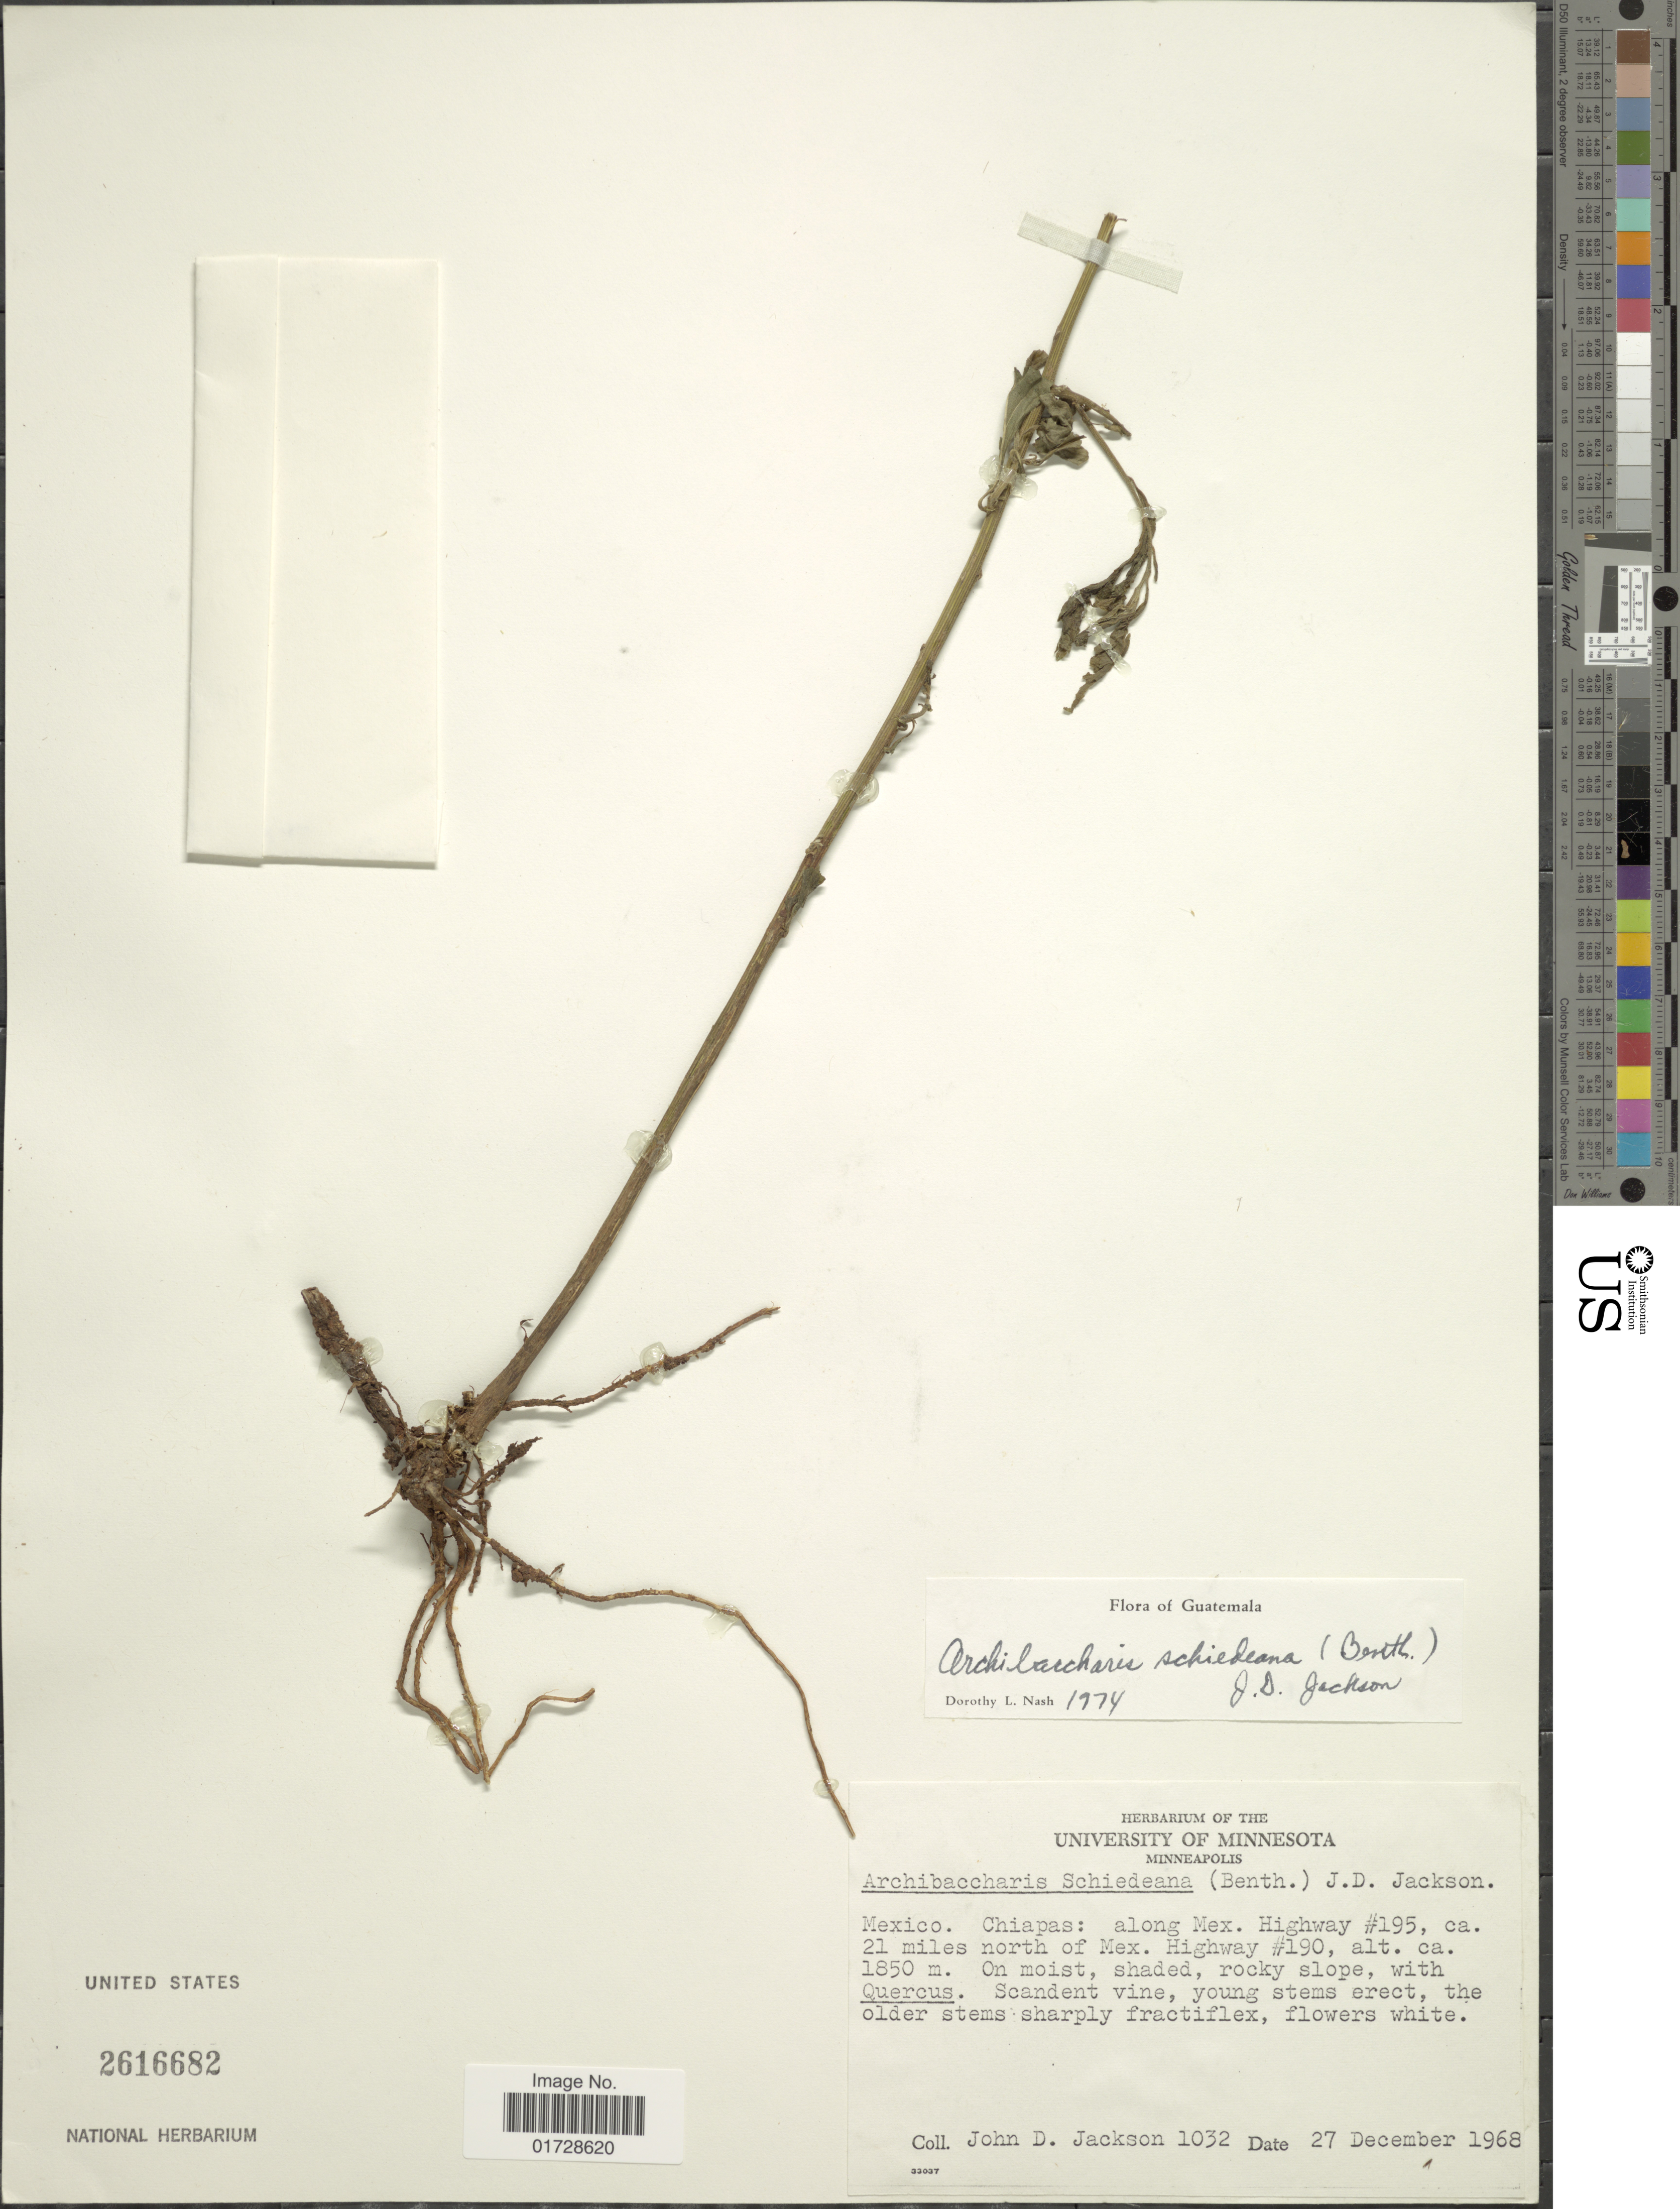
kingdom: Plantae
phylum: Tracheophyta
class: Magnoliopsida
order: Asterales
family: Asteraceae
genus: Archibaccharis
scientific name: Archibaccharis schiedeana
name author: (Benth.) J.D. Jacks.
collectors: J. Jackson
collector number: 1032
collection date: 1968-12-27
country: Mexico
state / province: Chiapas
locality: Along Mex. Highway #195, ca 21 miles north of Mex. Highway #190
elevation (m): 1850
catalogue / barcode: US 2616682